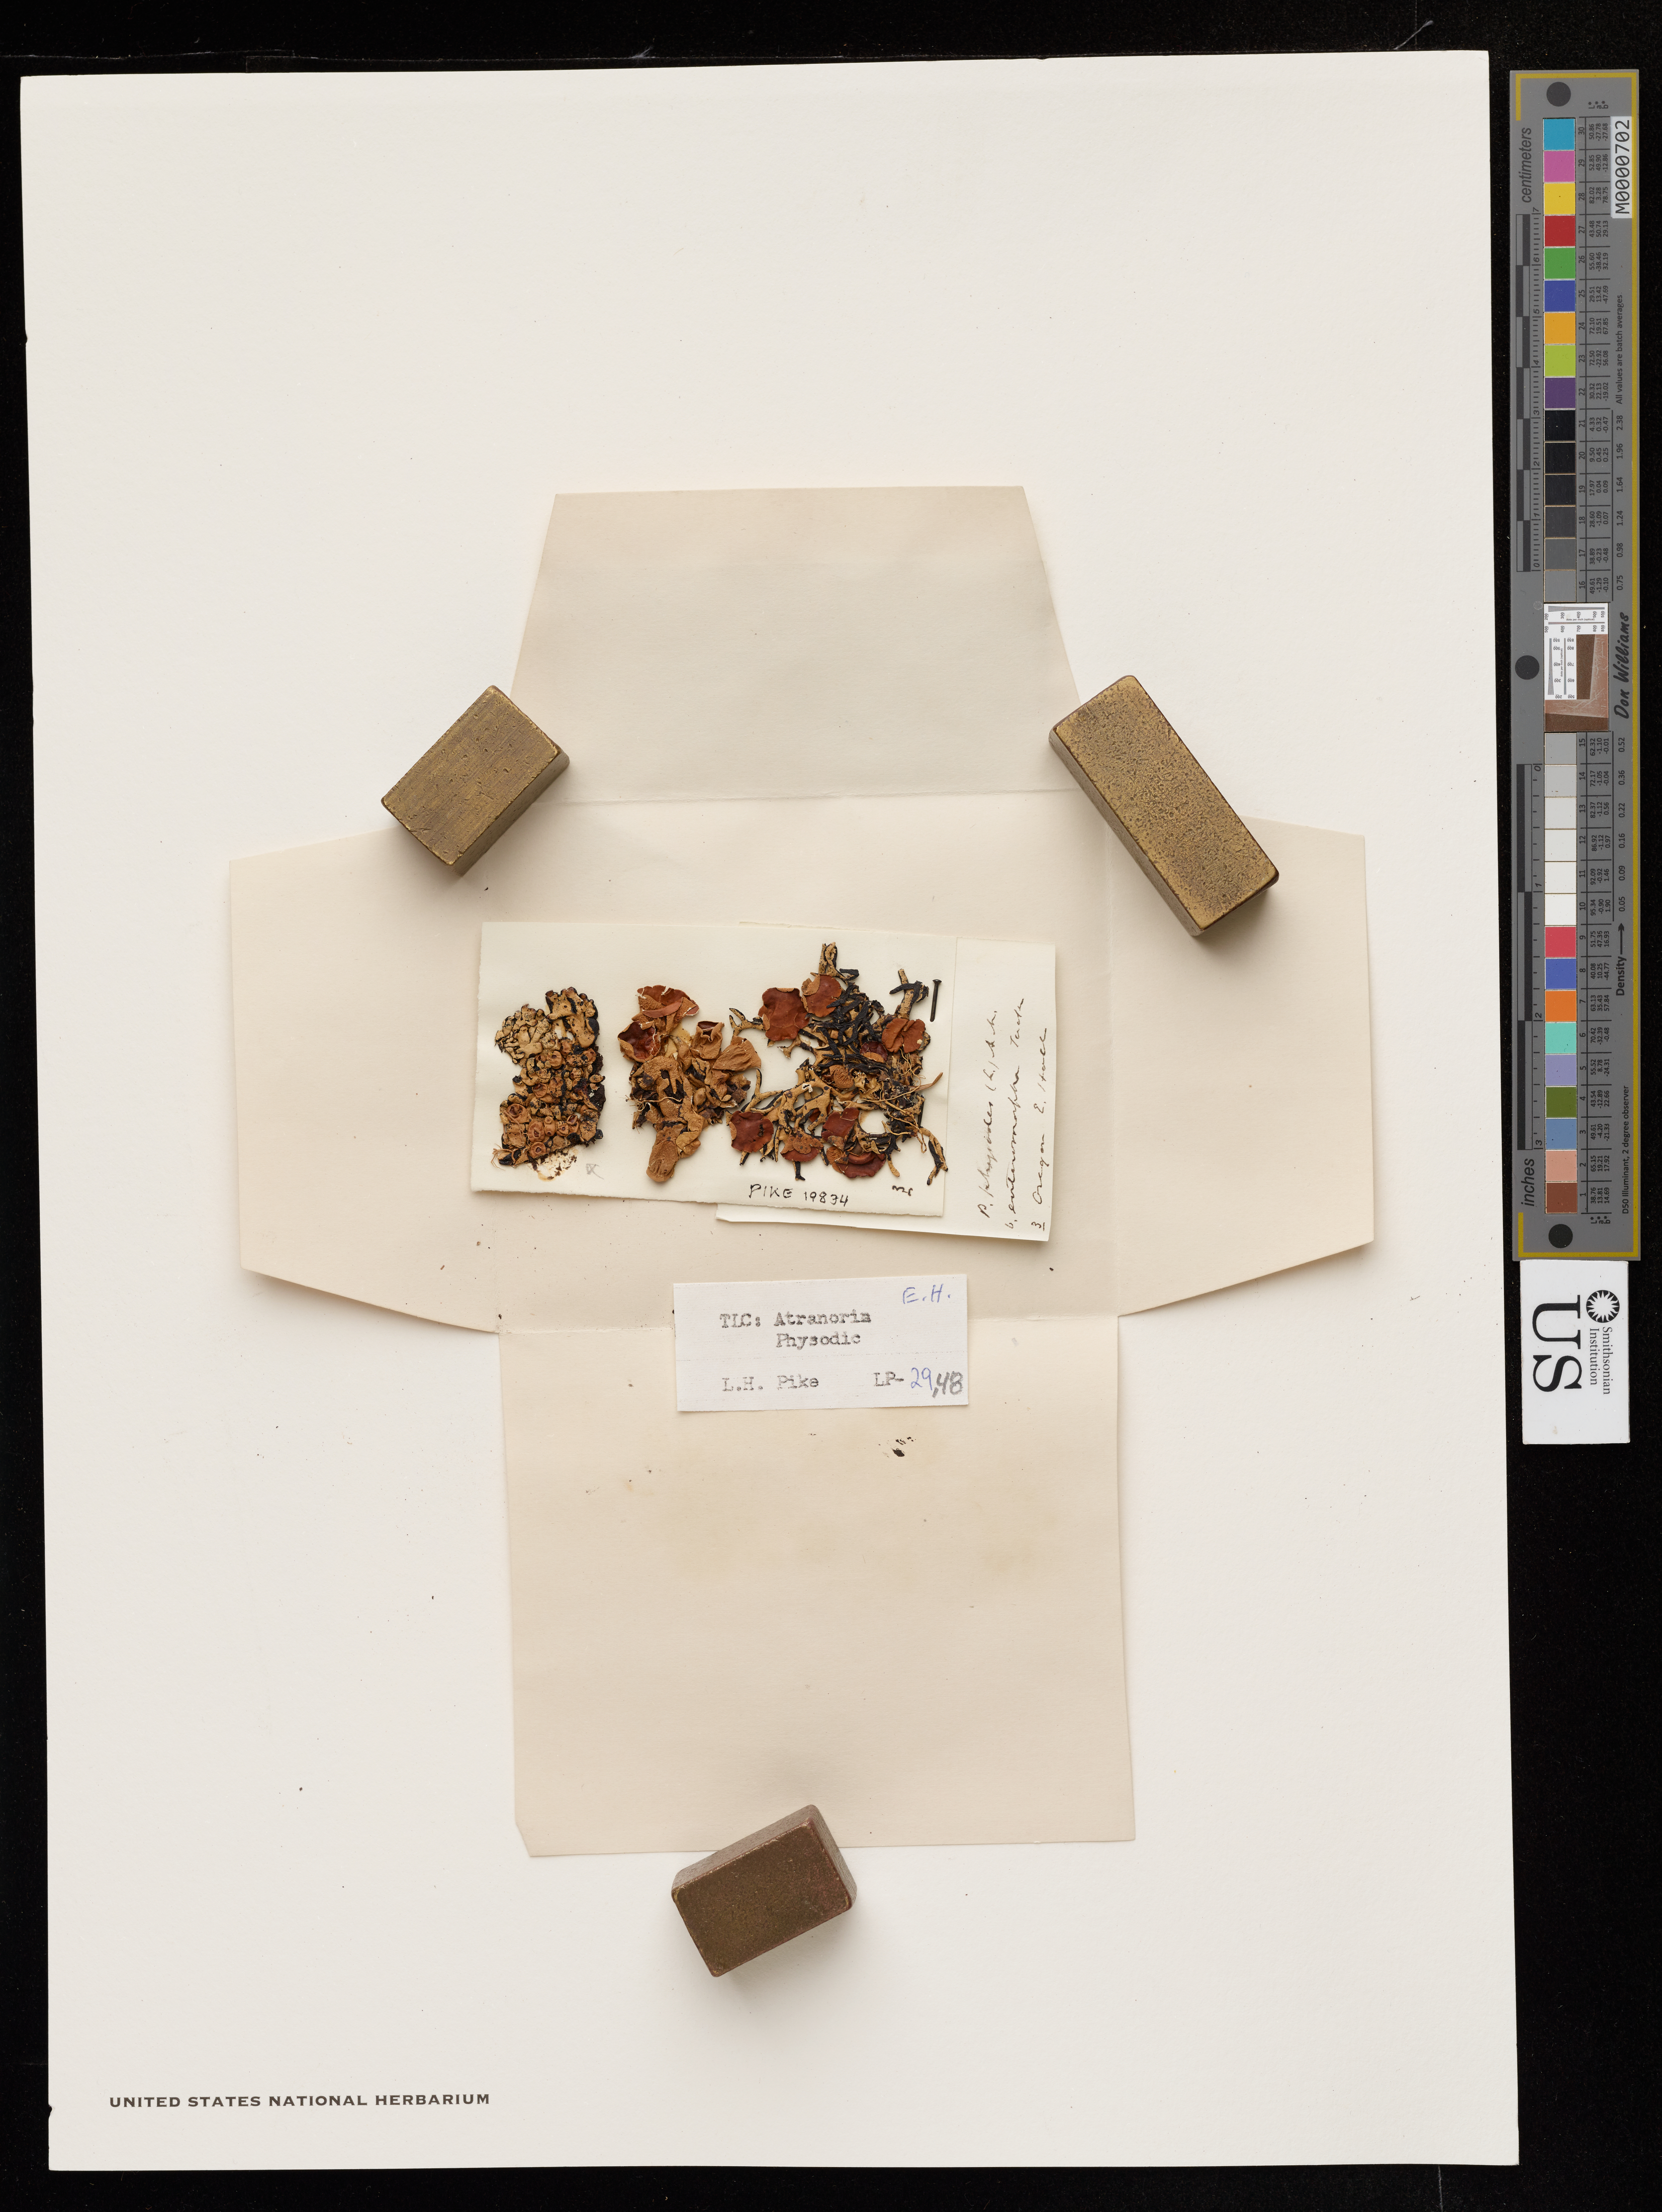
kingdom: Fungi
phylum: Ascomycota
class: Lecanoromycetes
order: Lecanorales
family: Parmeliaceae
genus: Hypogymnia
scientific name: Hypogymnia occidentalis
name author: L.H. Pike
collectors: E. Hall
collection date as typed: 1900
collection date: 1900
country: United States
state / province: Oregon